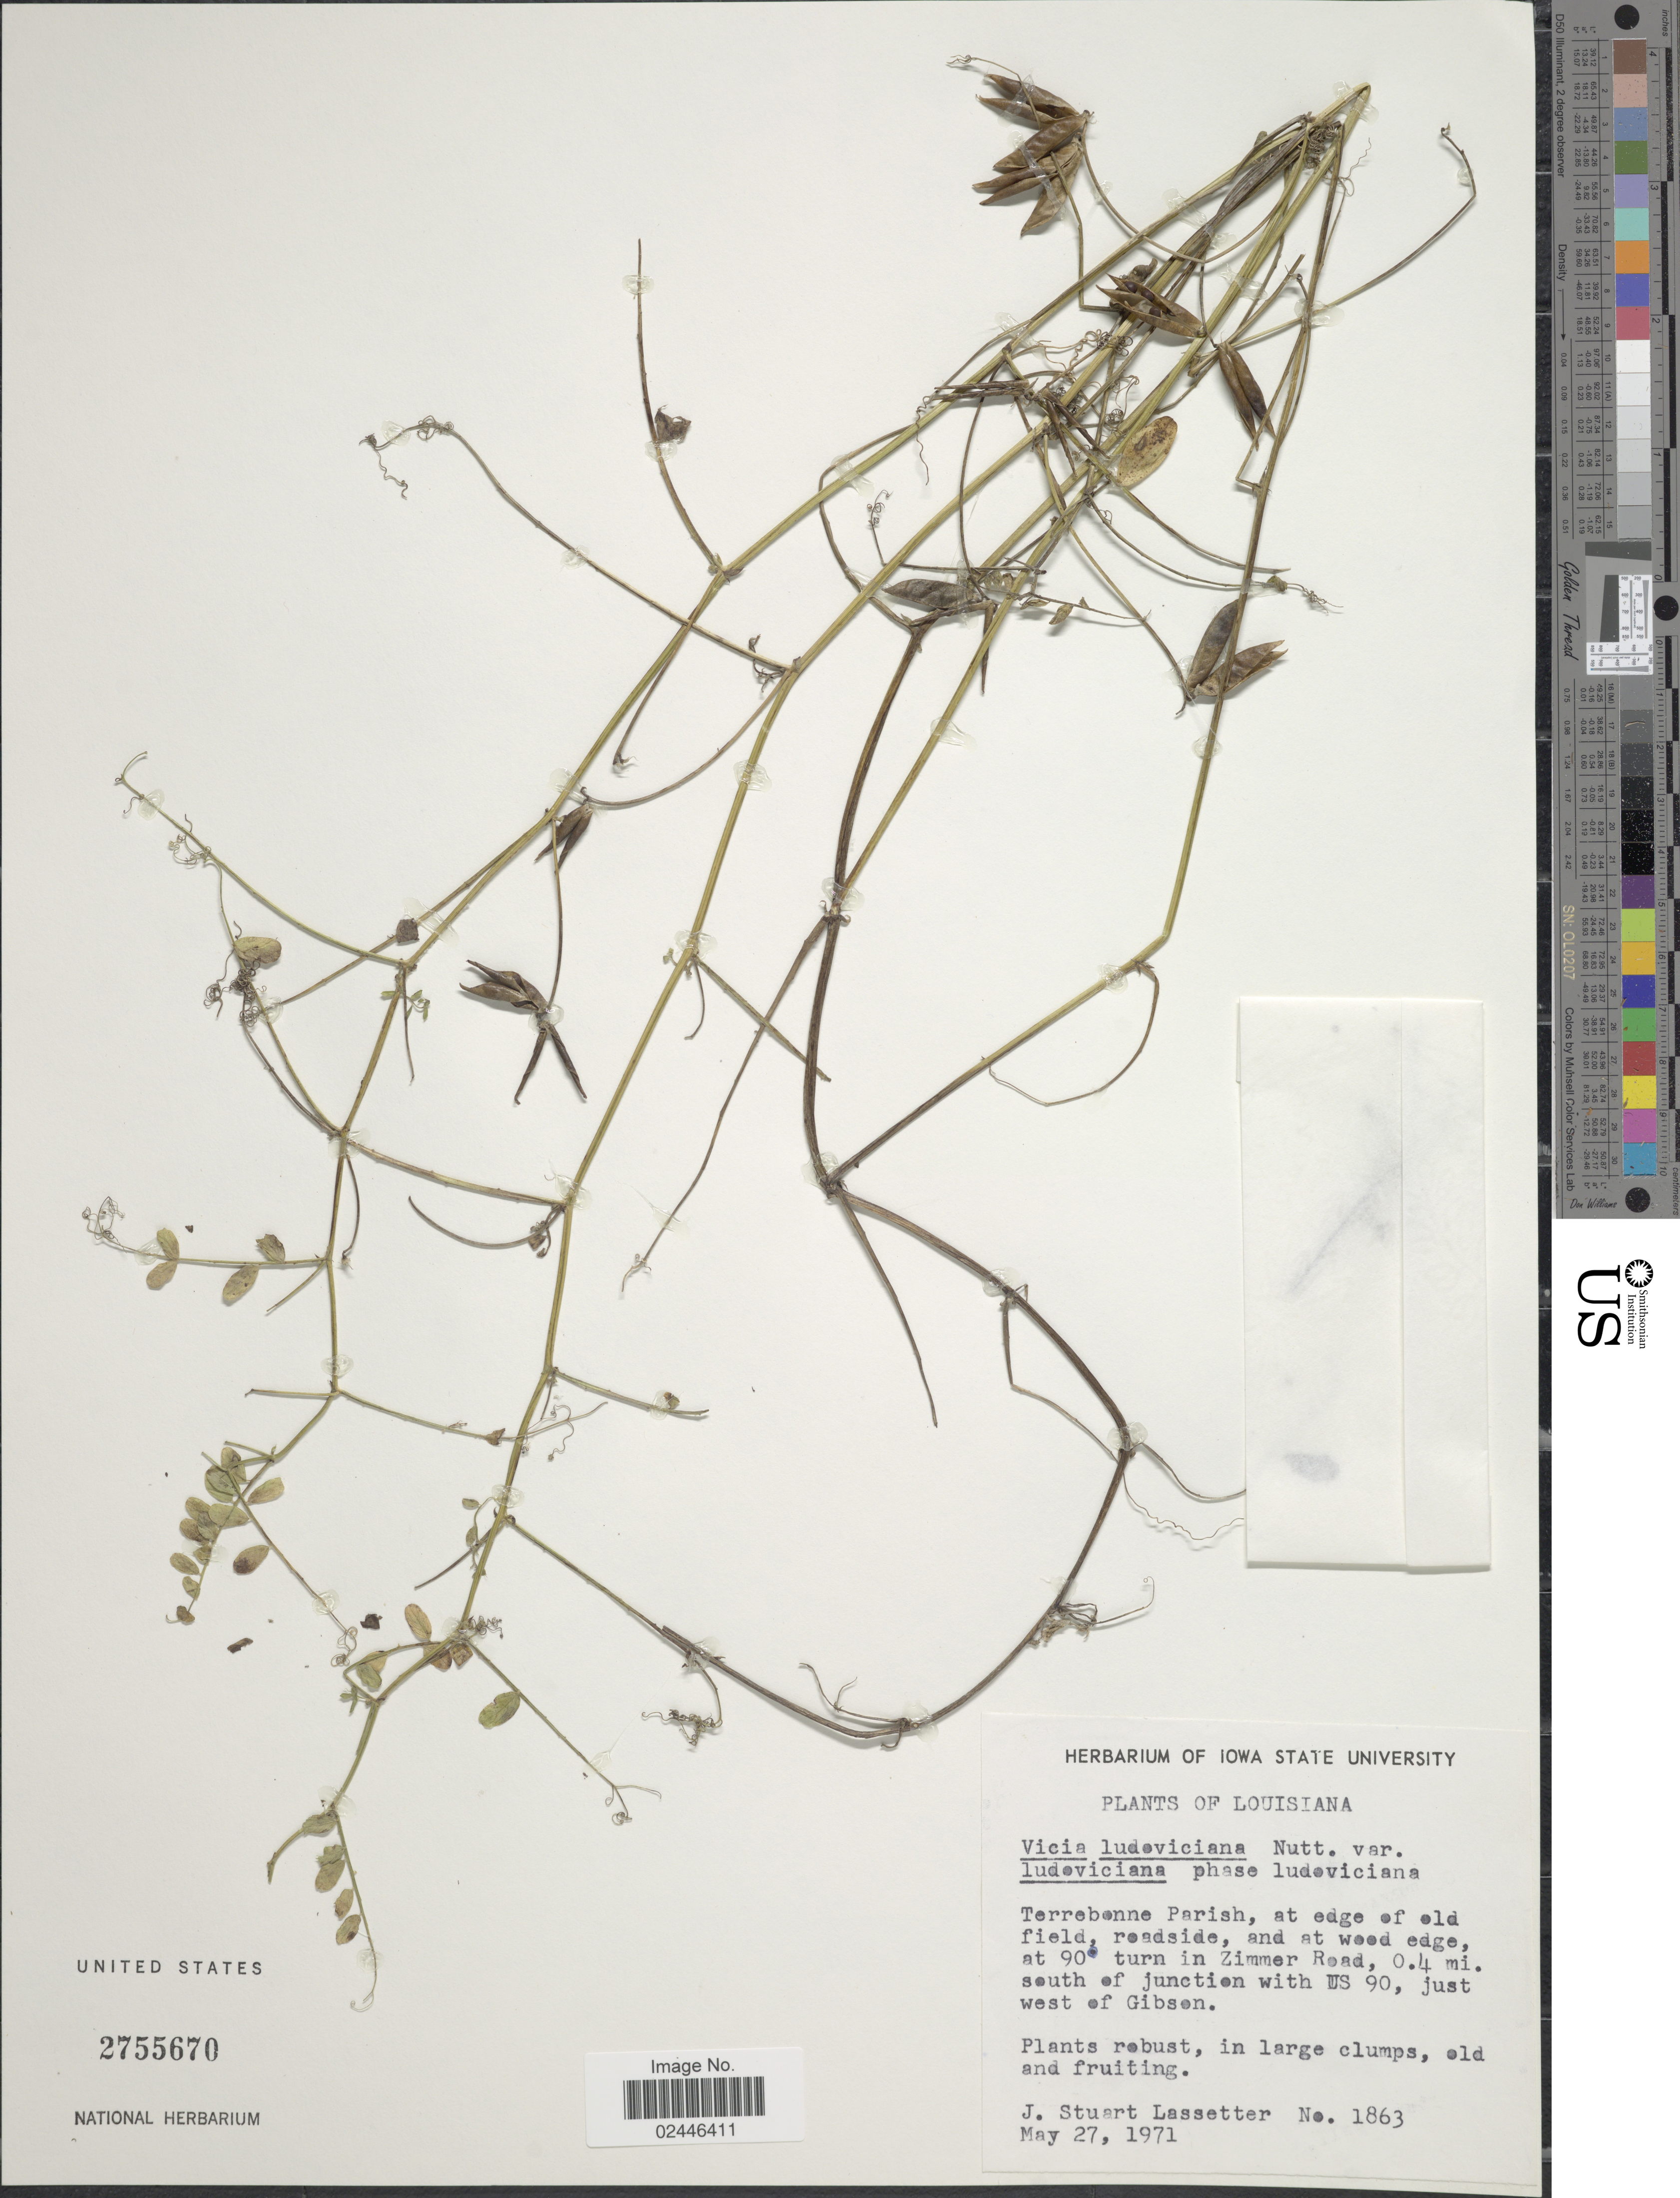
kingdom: Plantae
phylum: Tracheophyta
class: Magnoliopsida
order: Fabales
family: Fabaceae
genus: Vicia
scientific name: Vicia ludoviciana var. ludoviciana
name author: Nutt. ex Torr. & A. Gray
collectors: J. Lassetter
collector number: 1863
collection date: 1971-05-27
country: United States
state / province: Louisiana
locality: Terrebonne Parish, at edge of old field, roadside, and at weed edge, at 90° turn in Zimmer Road, 0.4 mi. south of junction with US 90, just west of Gibson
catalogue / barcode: US 2755670